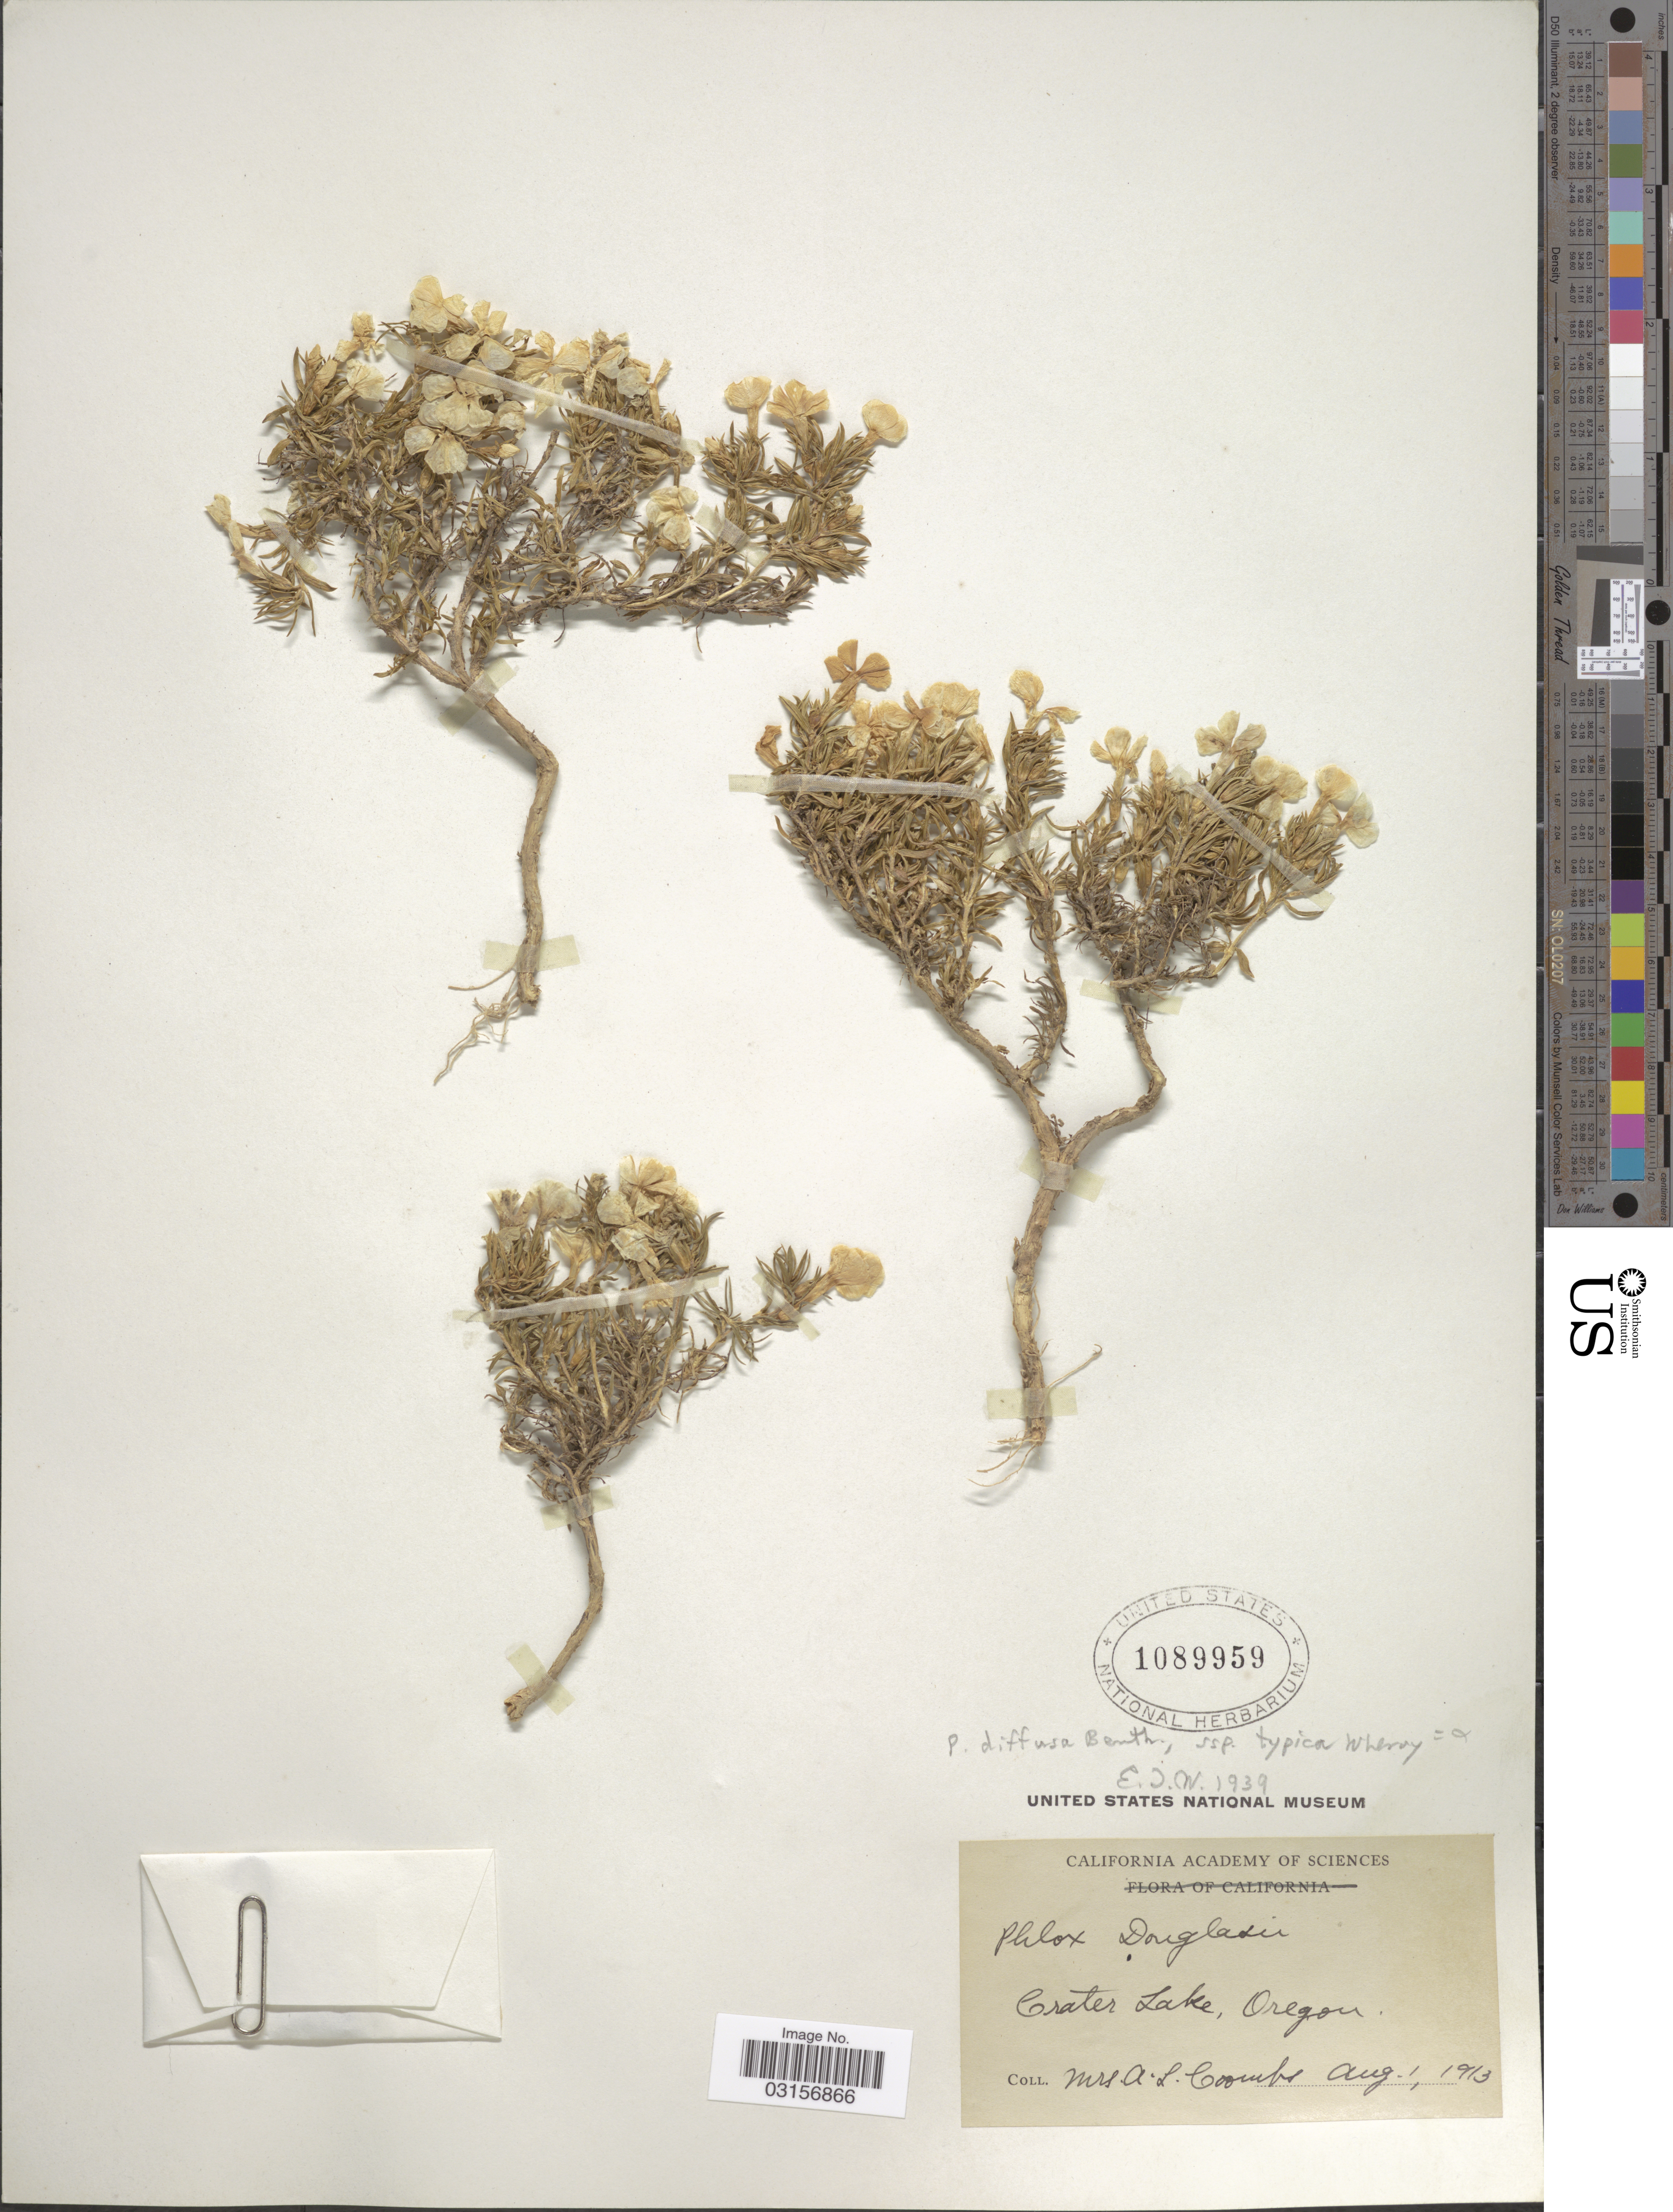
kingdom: Plantae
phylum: Tracheophyta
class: Magnoliopsida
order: Ericales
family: Polemoniaceae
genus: Phlox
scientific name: Phlox diffusa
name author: Benth.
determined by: Mayfield, M. H.; Ferguson, C. J.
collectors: A. Coombs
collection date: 1913-08-01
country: United States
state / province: Oregon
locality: Crater Lake.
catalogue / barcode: US 1089959